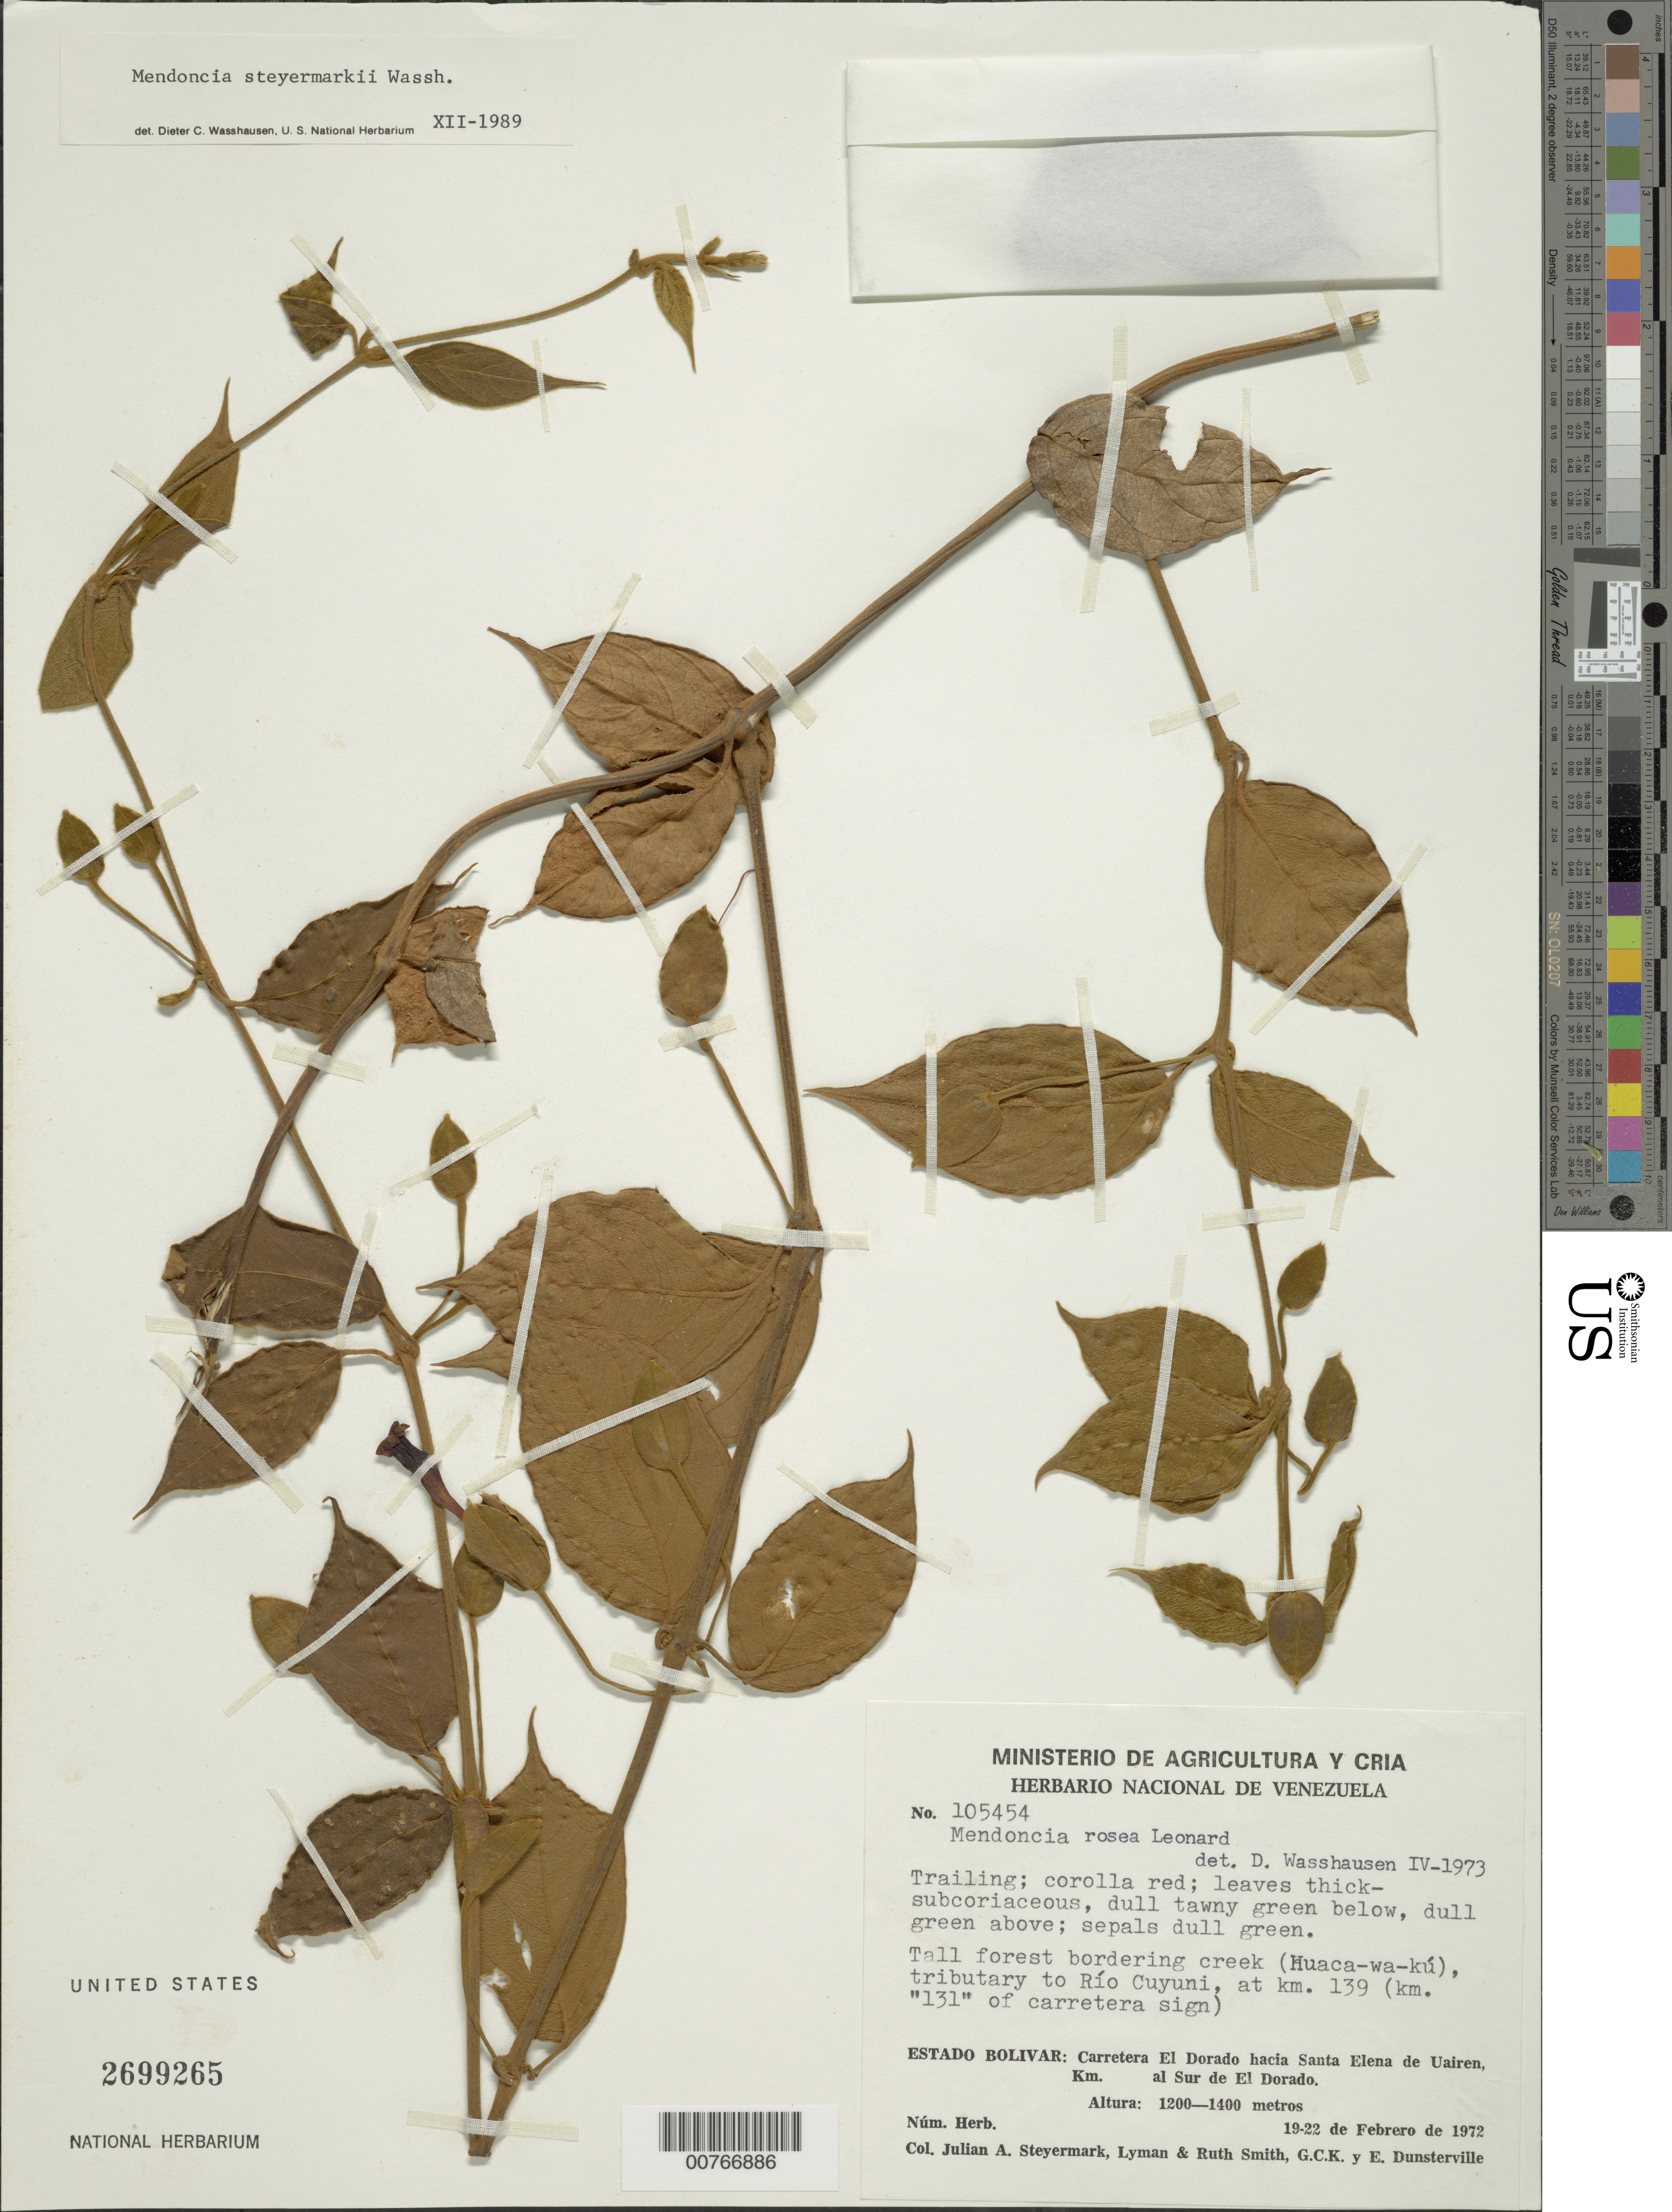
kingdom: Plantae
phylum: Tracheophyta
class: Magnoliopsida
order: Lamiales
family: Acanthaceae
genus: Mendoncia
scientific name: Mendoncia steyermarkii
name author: Wassh.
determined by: Wasshausen, Dieter C., (BOT), Smithsonian Institution - National Museum of Natural History (UNITED STATES)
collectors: J. Steyermark, L. Smith, R. Smith, G. C. K. Dunsterville & E. Dunsterville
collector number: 105454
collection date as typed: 19-Feb-72 to 22-Feb-72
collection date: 1972-02-19/1972-02-22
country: Venezuela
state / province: Bolívar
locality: Carretera El Dorado hacia Santa Elena de Uairen, km 139 al Sur de El Dorado (km "131" of carretera sign); along stream Huaca-wa-kú, trib. of Río Cuyuni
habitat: Tall forest bordering creek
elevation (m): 1200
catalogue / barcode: US 2699265